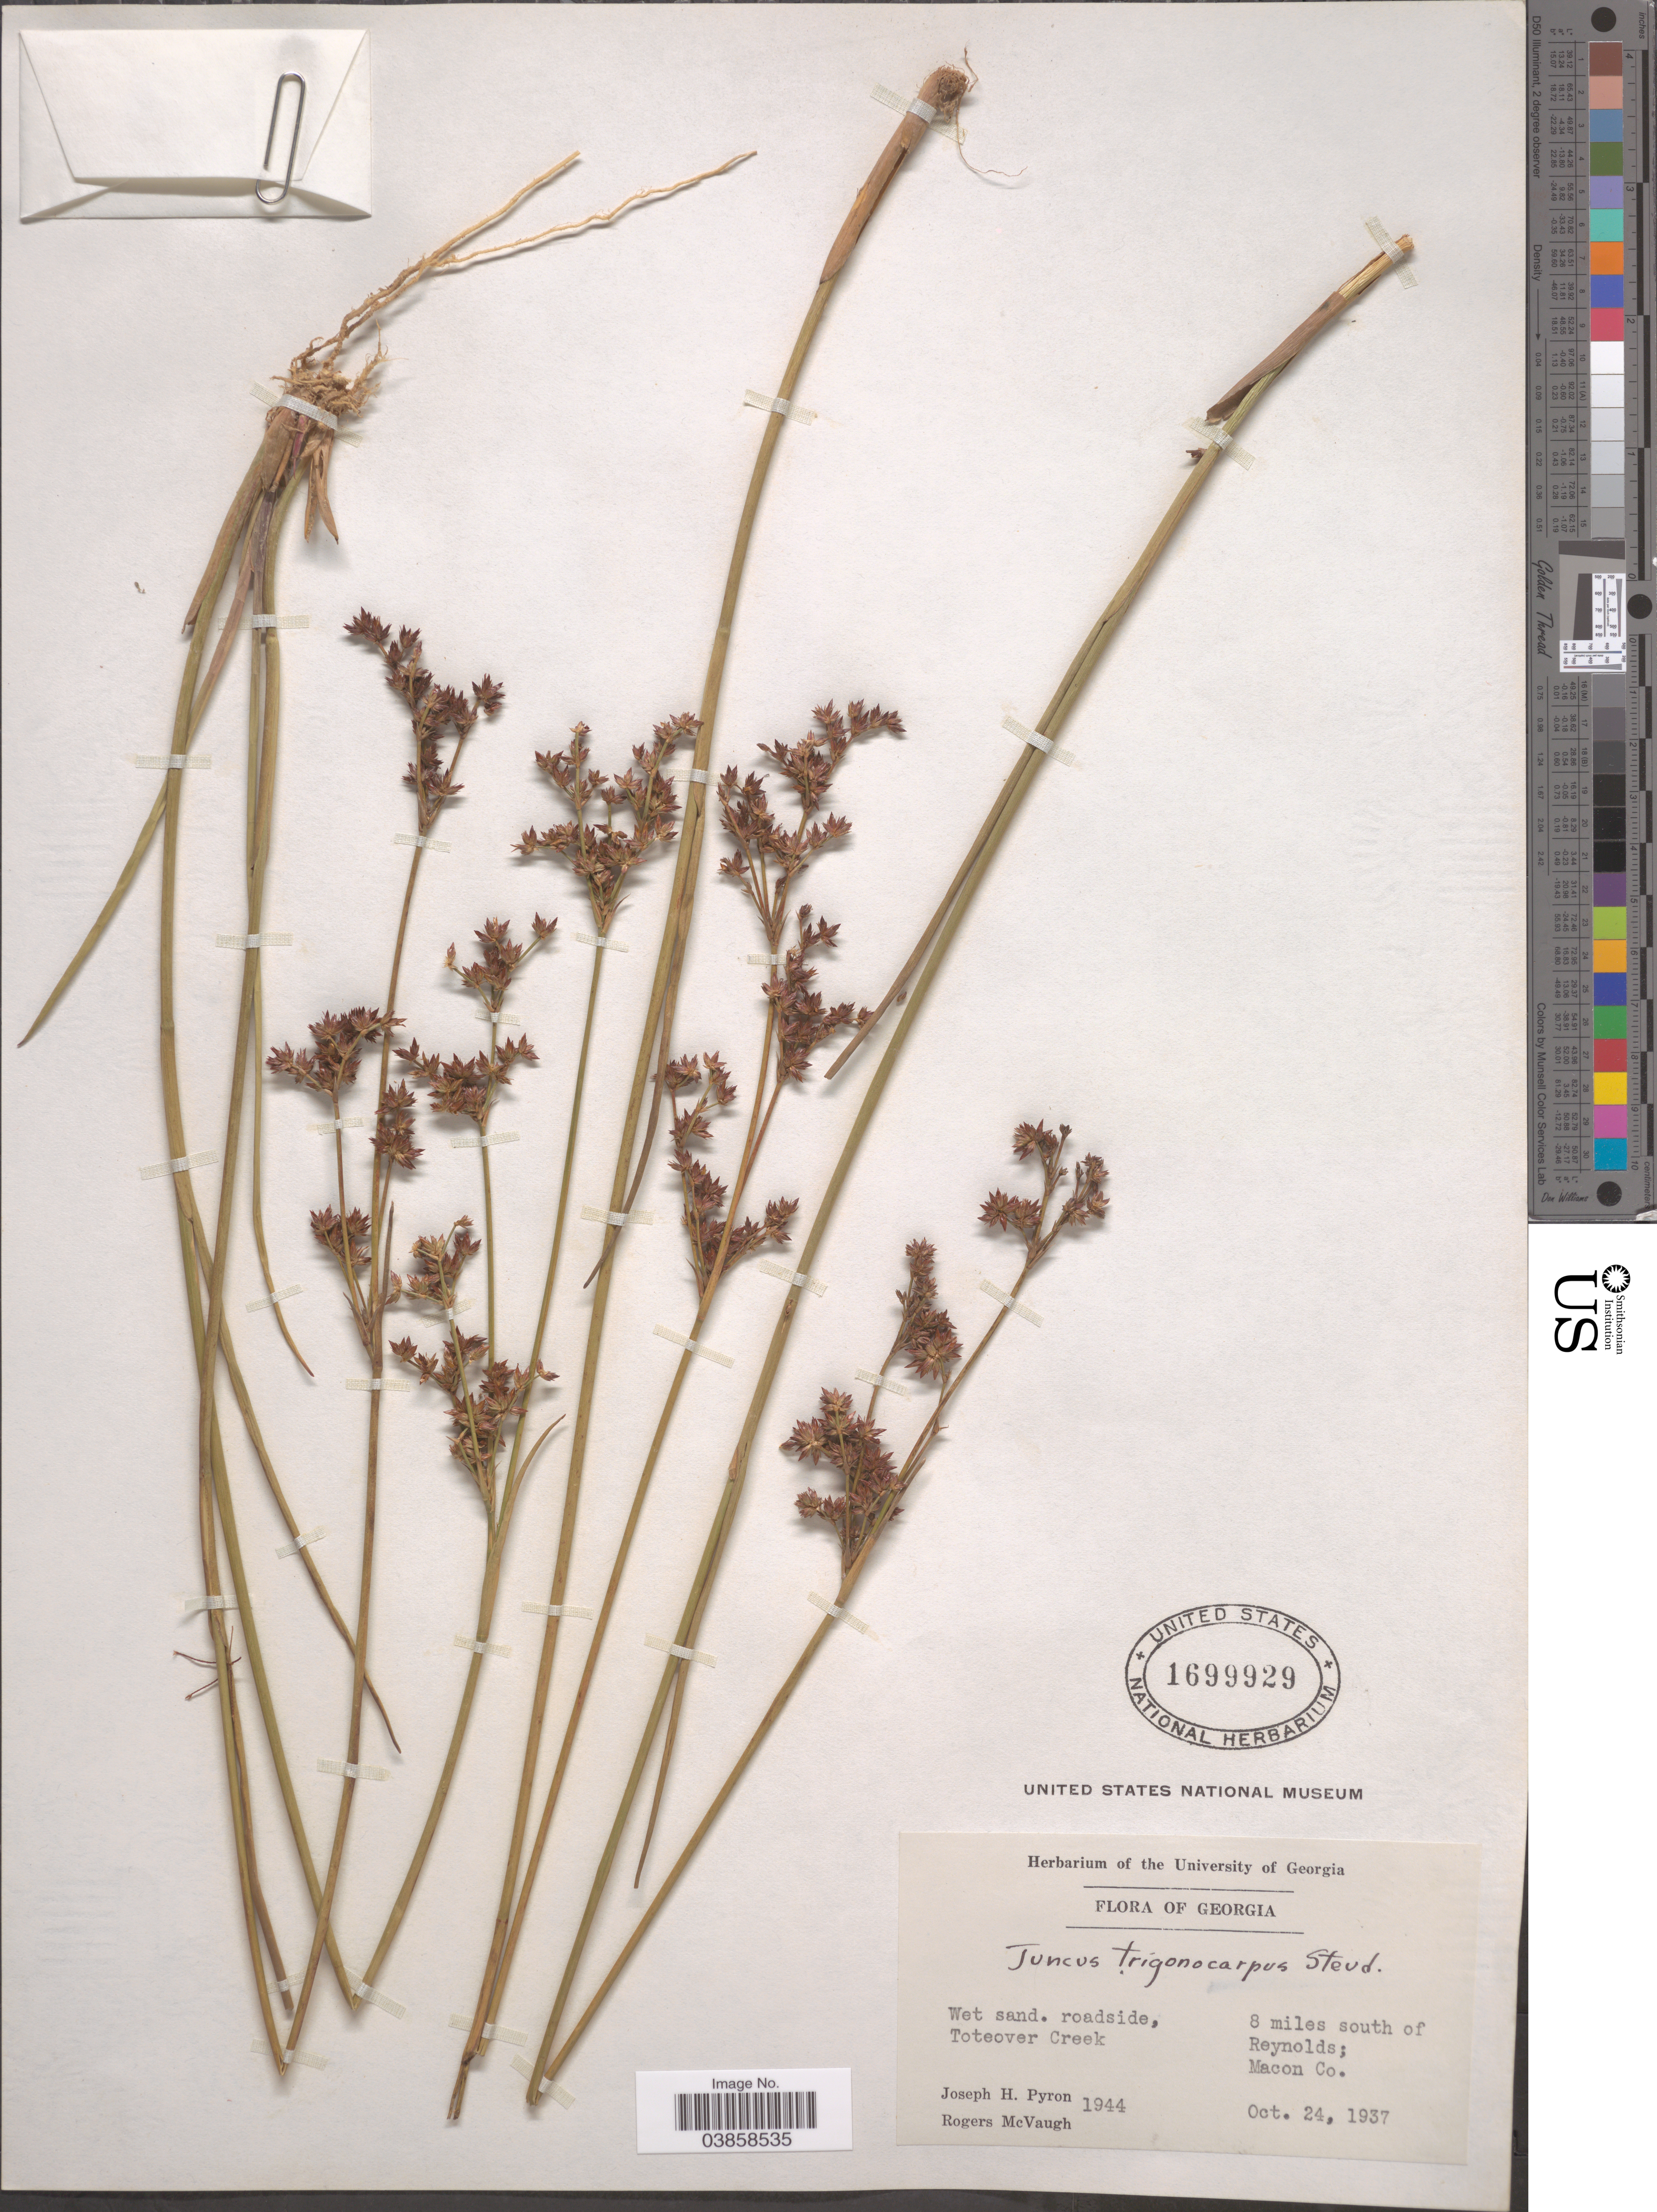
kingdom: Plantae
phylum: Tracheophyta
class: Liliopsida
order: Poales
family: Juncaceae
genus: Juncus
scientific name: Juncus trigonocarpus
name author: Steud.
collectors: J. H. Pyron & R. McVaugh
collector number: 1944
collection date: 1937-10-24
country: United States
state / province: Georgia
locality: Roadside, Toteover Creek. 8 miles south of Reynolds; Macon Co.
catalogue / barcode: US 1699929